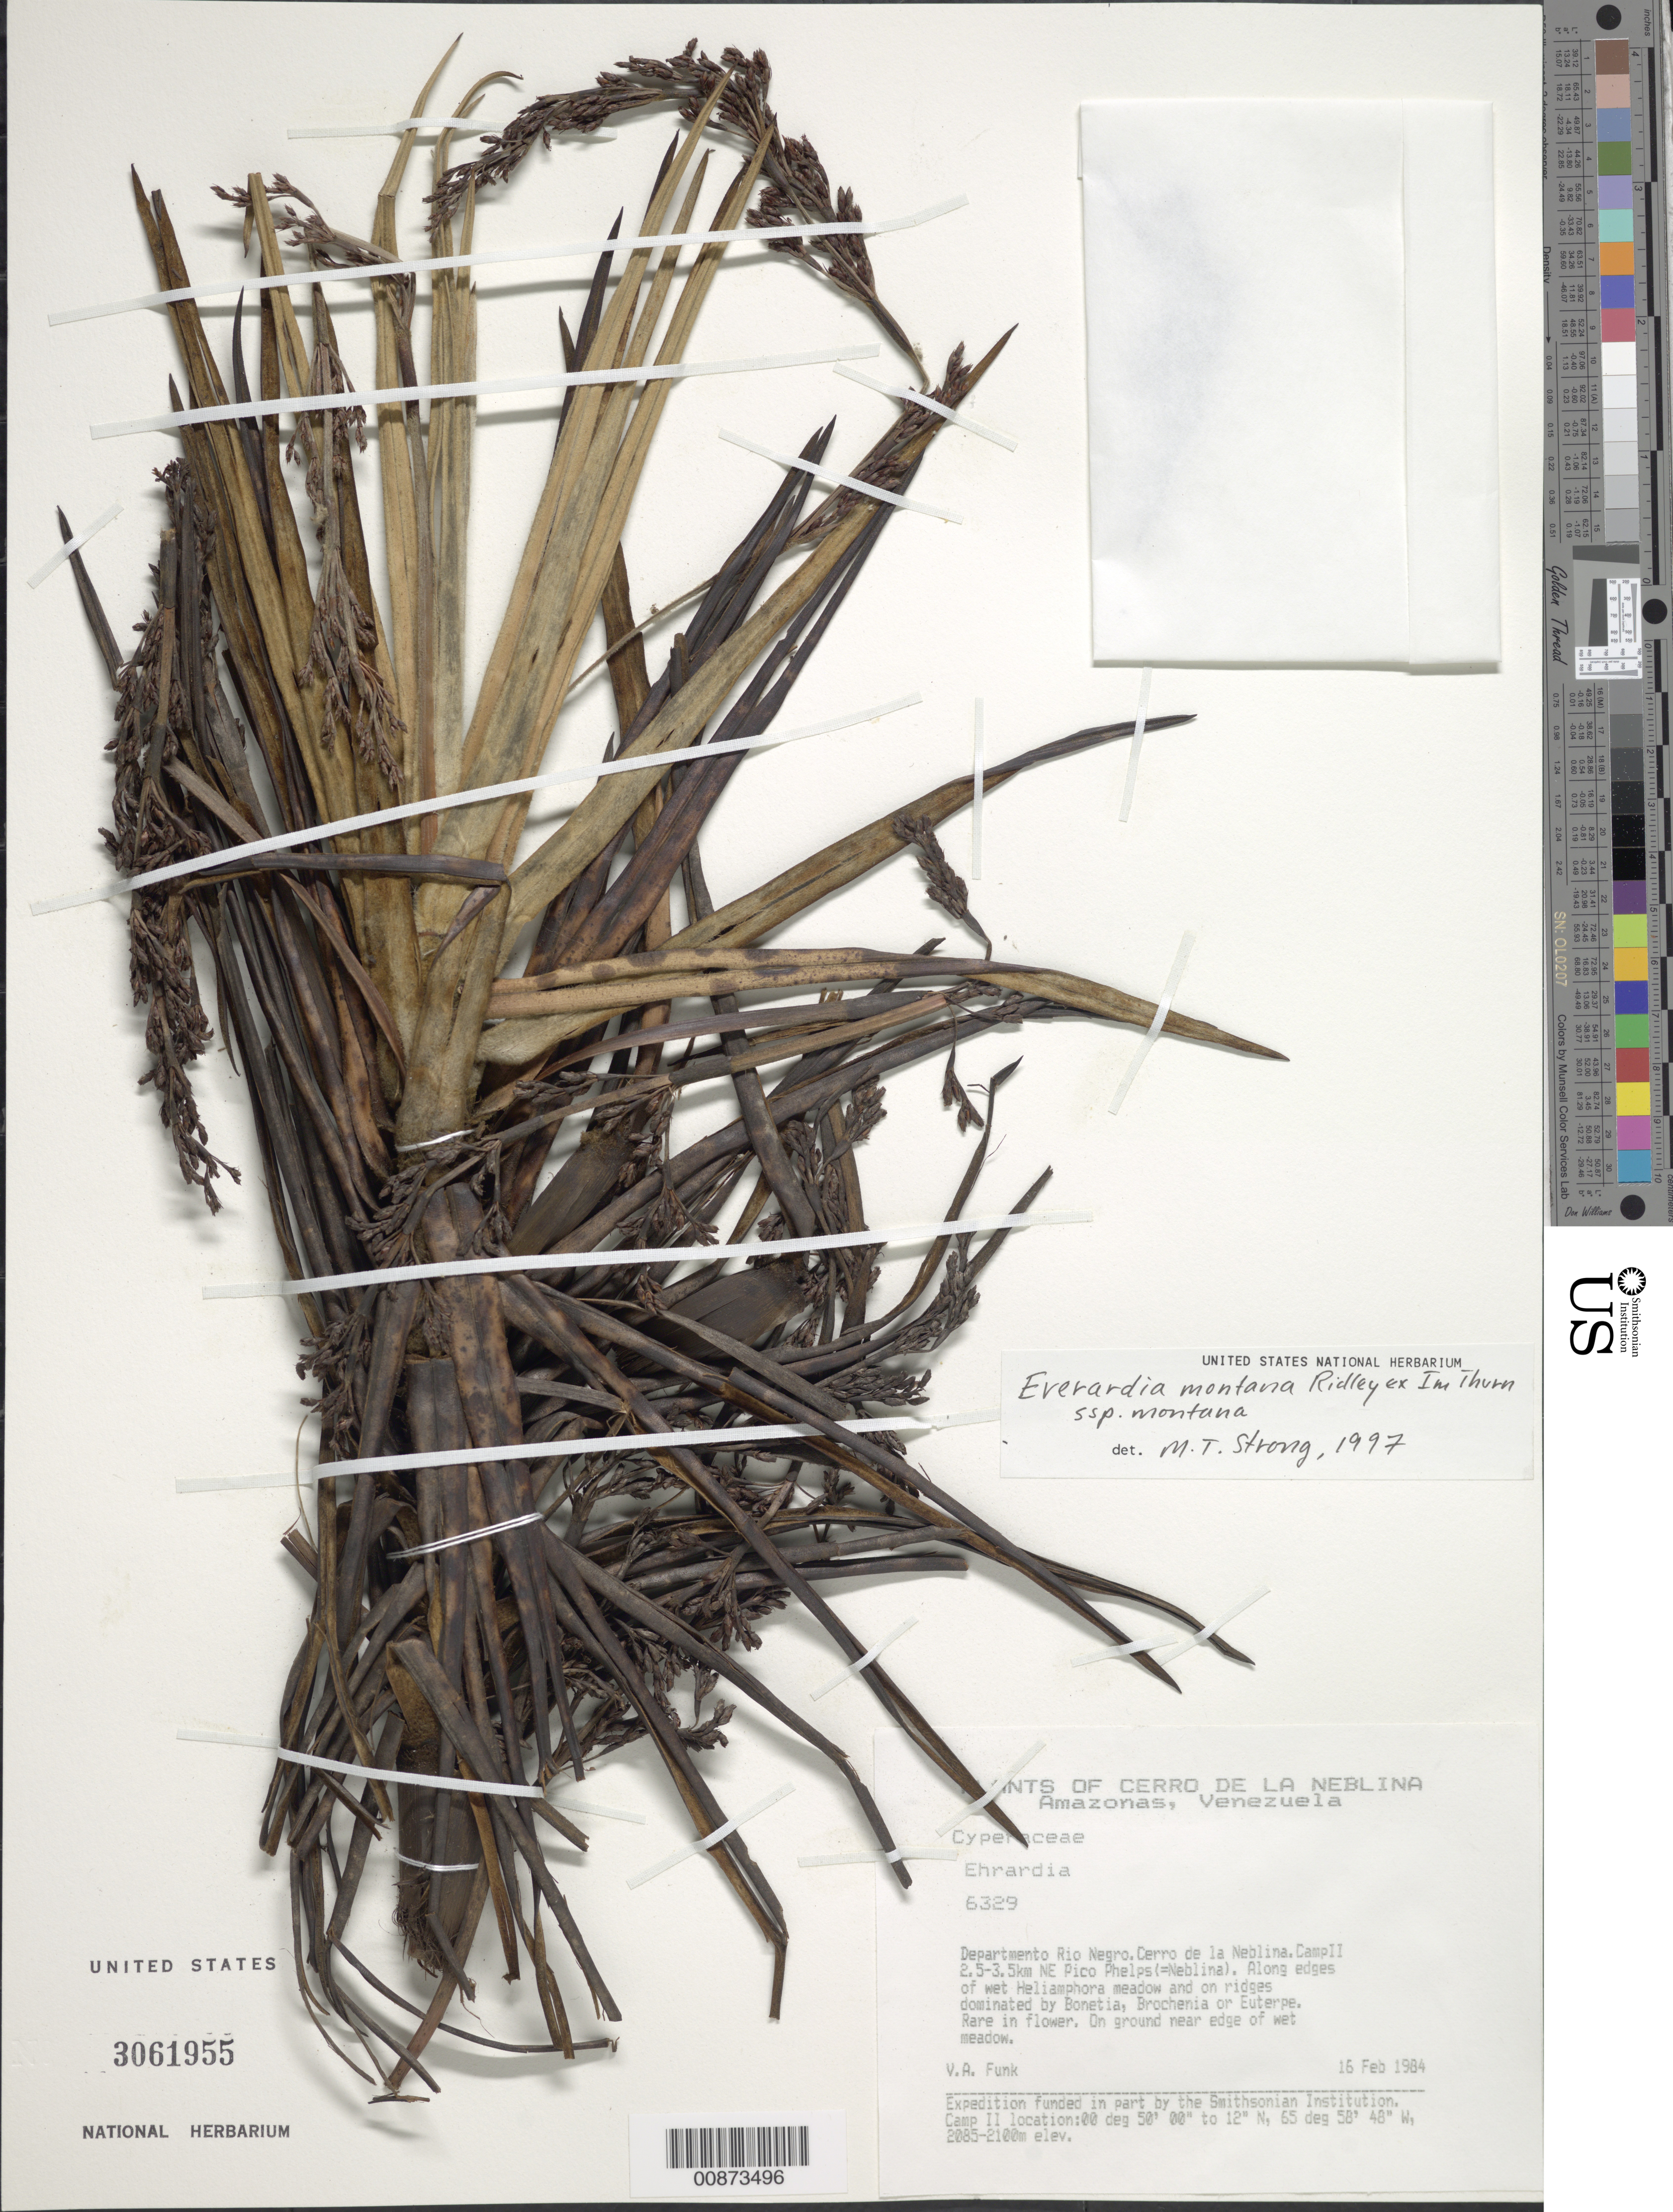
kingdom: Plantae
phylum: Tracheophyta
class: Liliopsida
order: Poales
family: Cyperaceae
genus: Cephalocarpus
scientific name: Cephalocarpus montanus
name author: (Ridley) S.M. Costa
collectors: V. Funk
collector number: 6329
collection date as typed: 16-Feb-84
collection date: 1984-02-16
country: Venezuela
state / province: Amazonas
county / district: Río Negro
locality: Cerro de la Neblina, Camp II 2.5-3.5 km NE Pico Phelps (=Neblina)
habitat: Edges of wet Heliamphora meadow and on ridges dominated by Bonetia, Brochenia or Euterpe; on ground near edge of wet meadow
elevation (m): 2085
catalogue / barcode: US 3061955